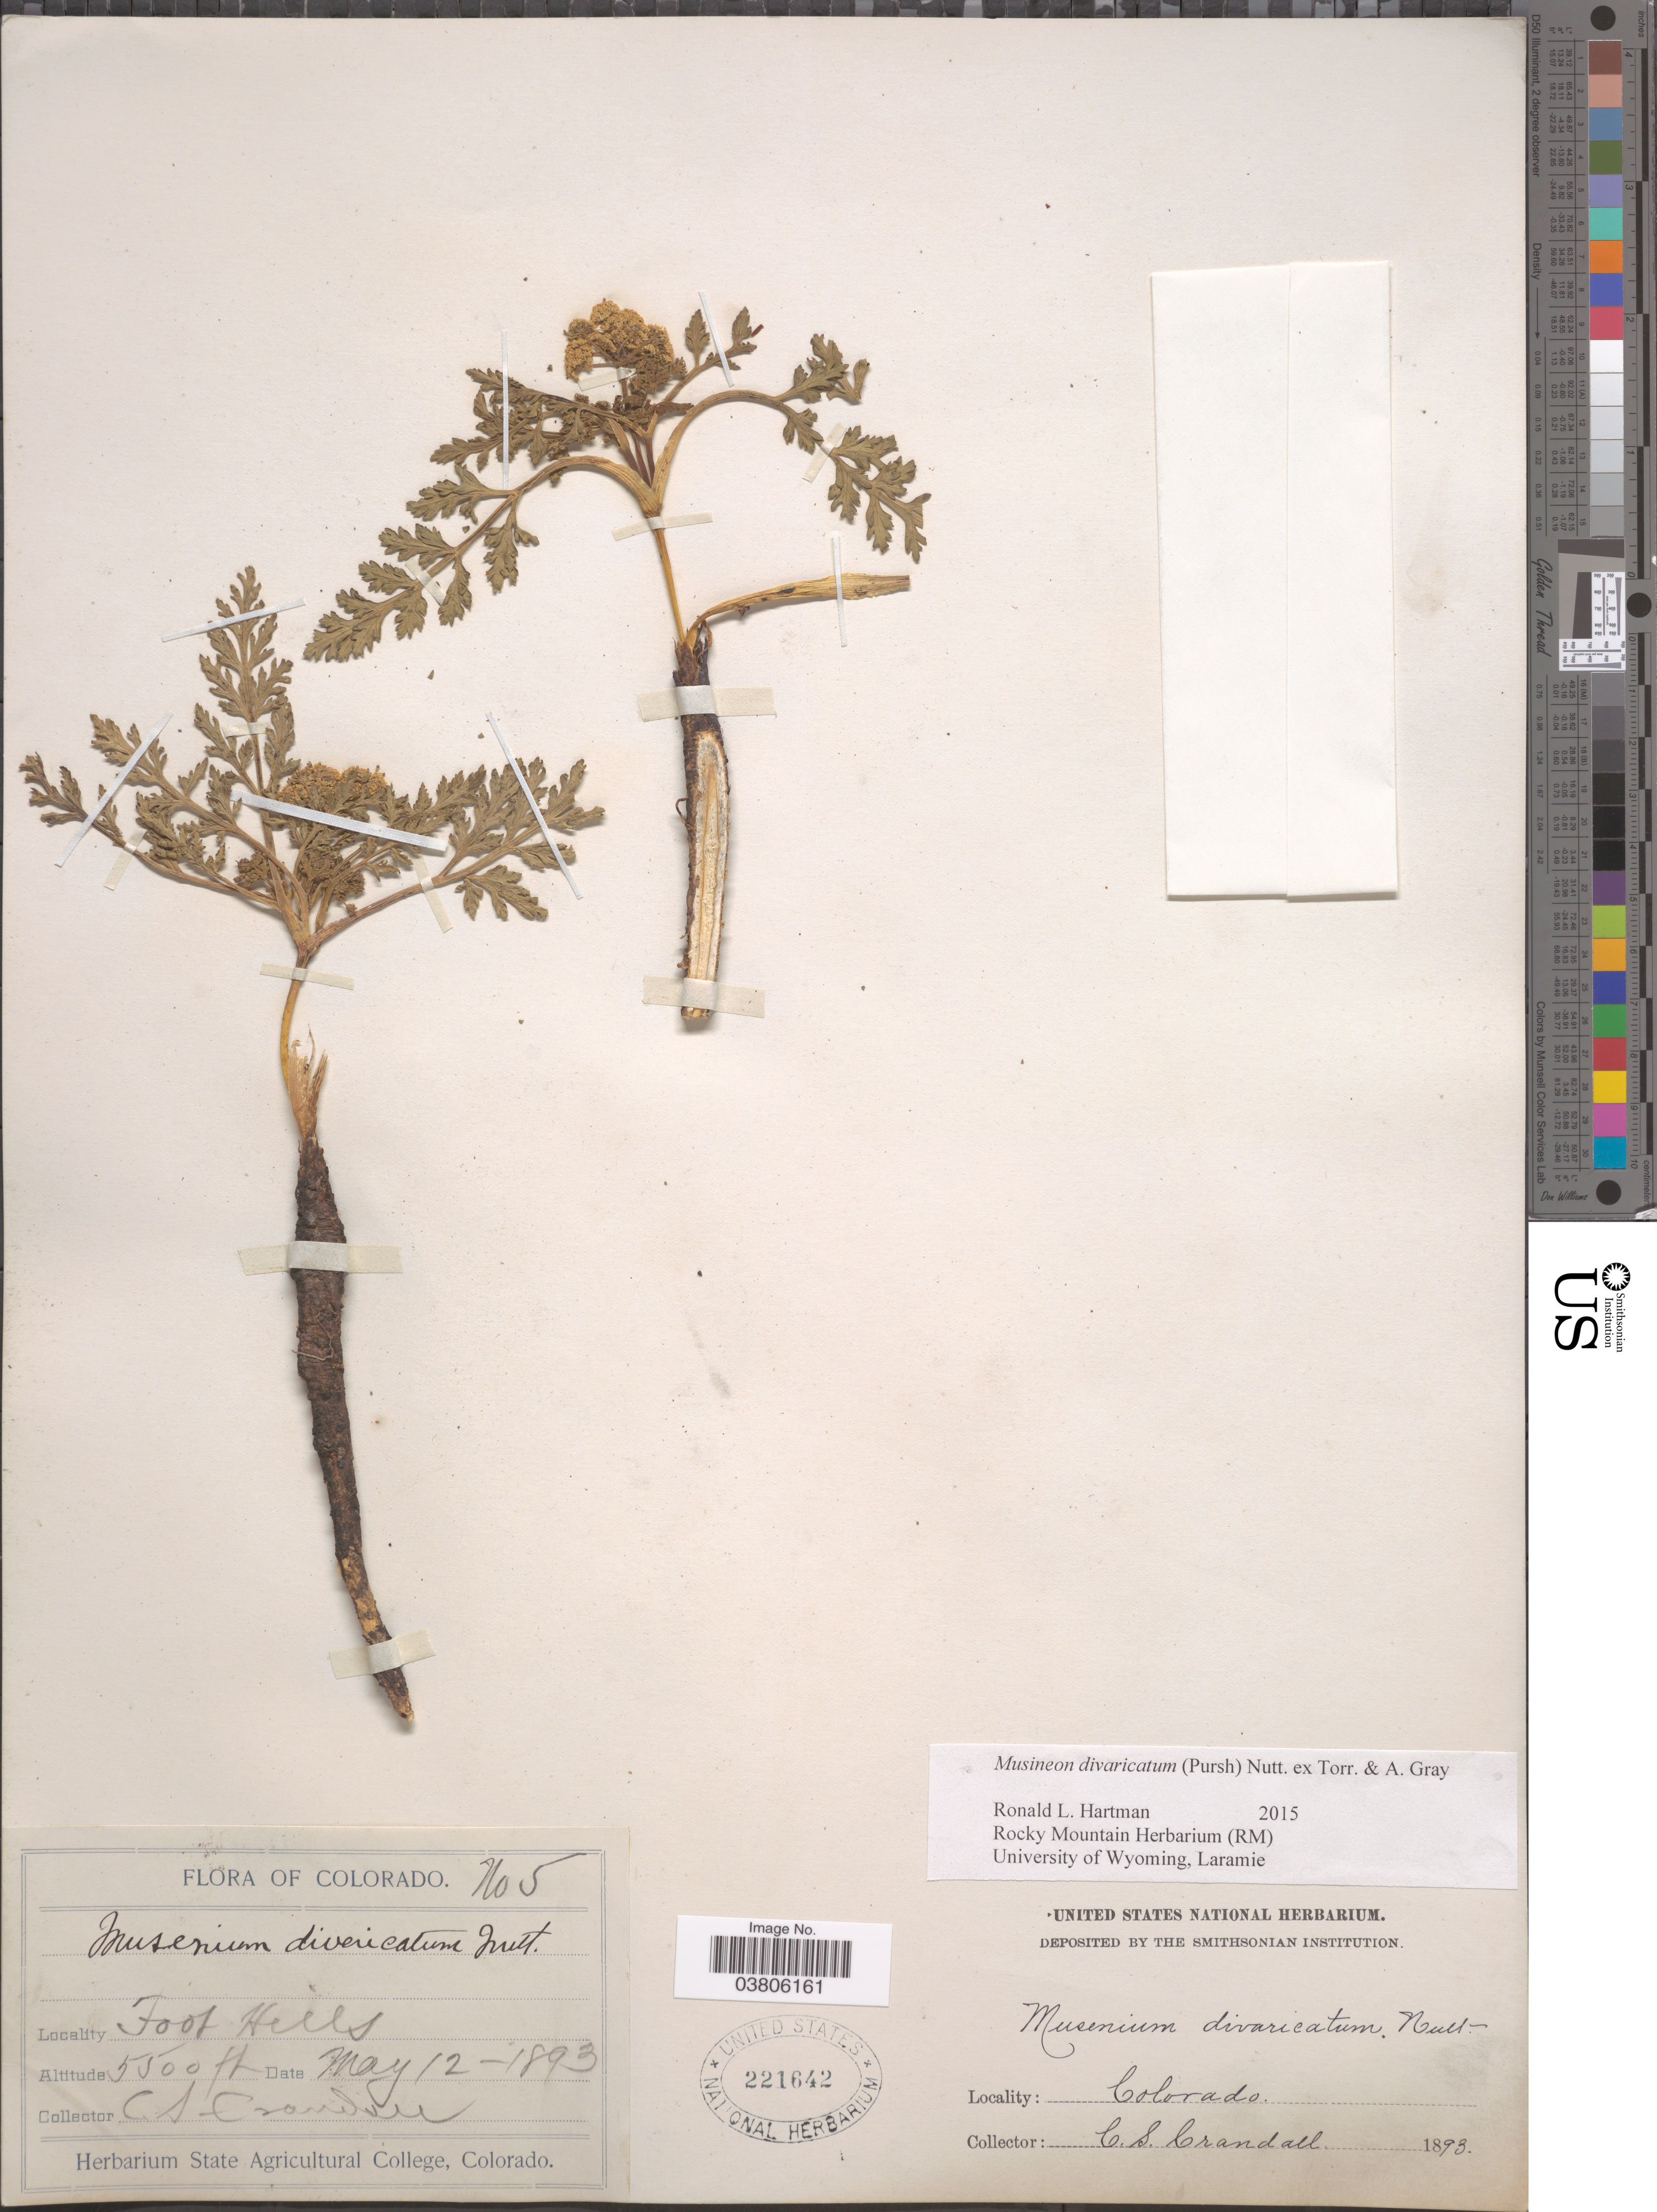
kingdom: Plantae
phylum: Tracheophyta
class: Magnoliopsida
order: Apiales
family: Apiaceae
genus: Musineon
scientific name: Musineon divaricatum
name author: (Pursh) Nutt.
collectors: C. Crandall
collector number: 5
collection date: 1893-05-12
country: United States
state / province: Colorado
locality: Foot Hills.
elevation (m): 1676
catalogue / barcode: US 221642